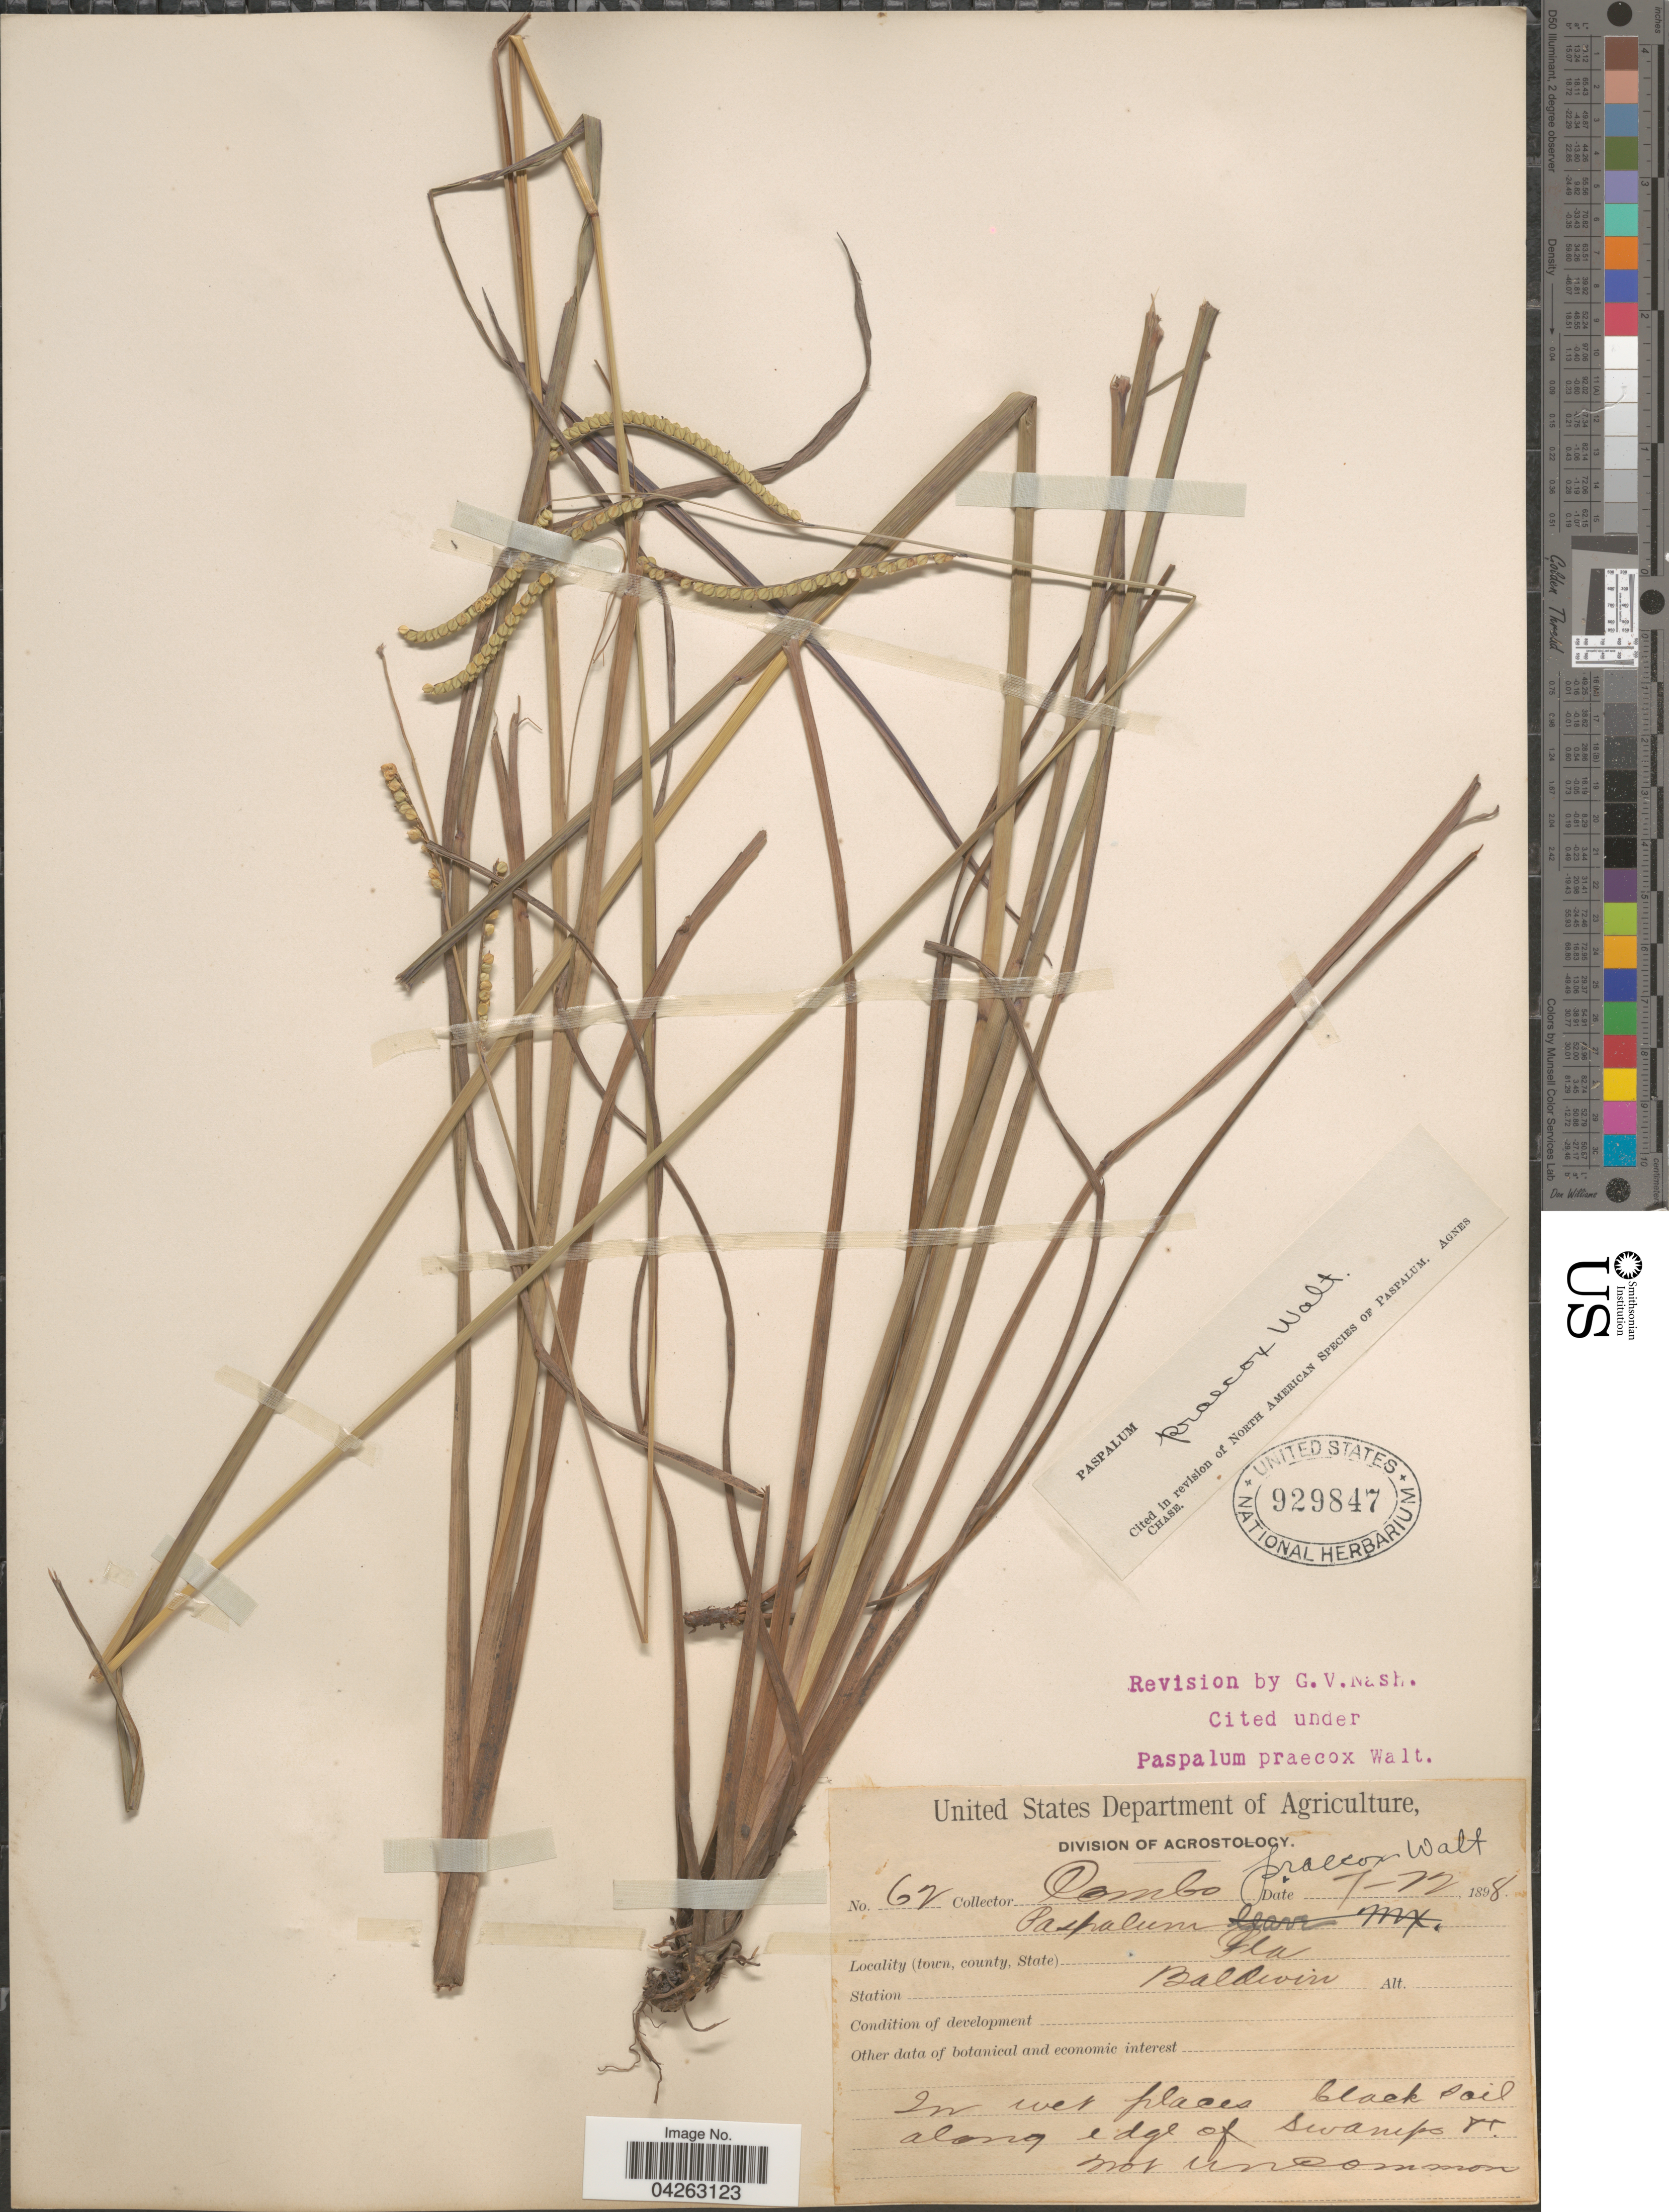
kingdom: Plantae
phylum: Tracheophyta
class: Liliopsida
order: Poales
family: Poaceae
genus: Paspalum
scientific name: Paspalum praecox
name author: Walter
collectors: -. Combs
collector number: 62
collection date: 1898-07-22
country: United States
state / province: Florida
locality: Station Baldwin.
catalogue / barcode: US 929847